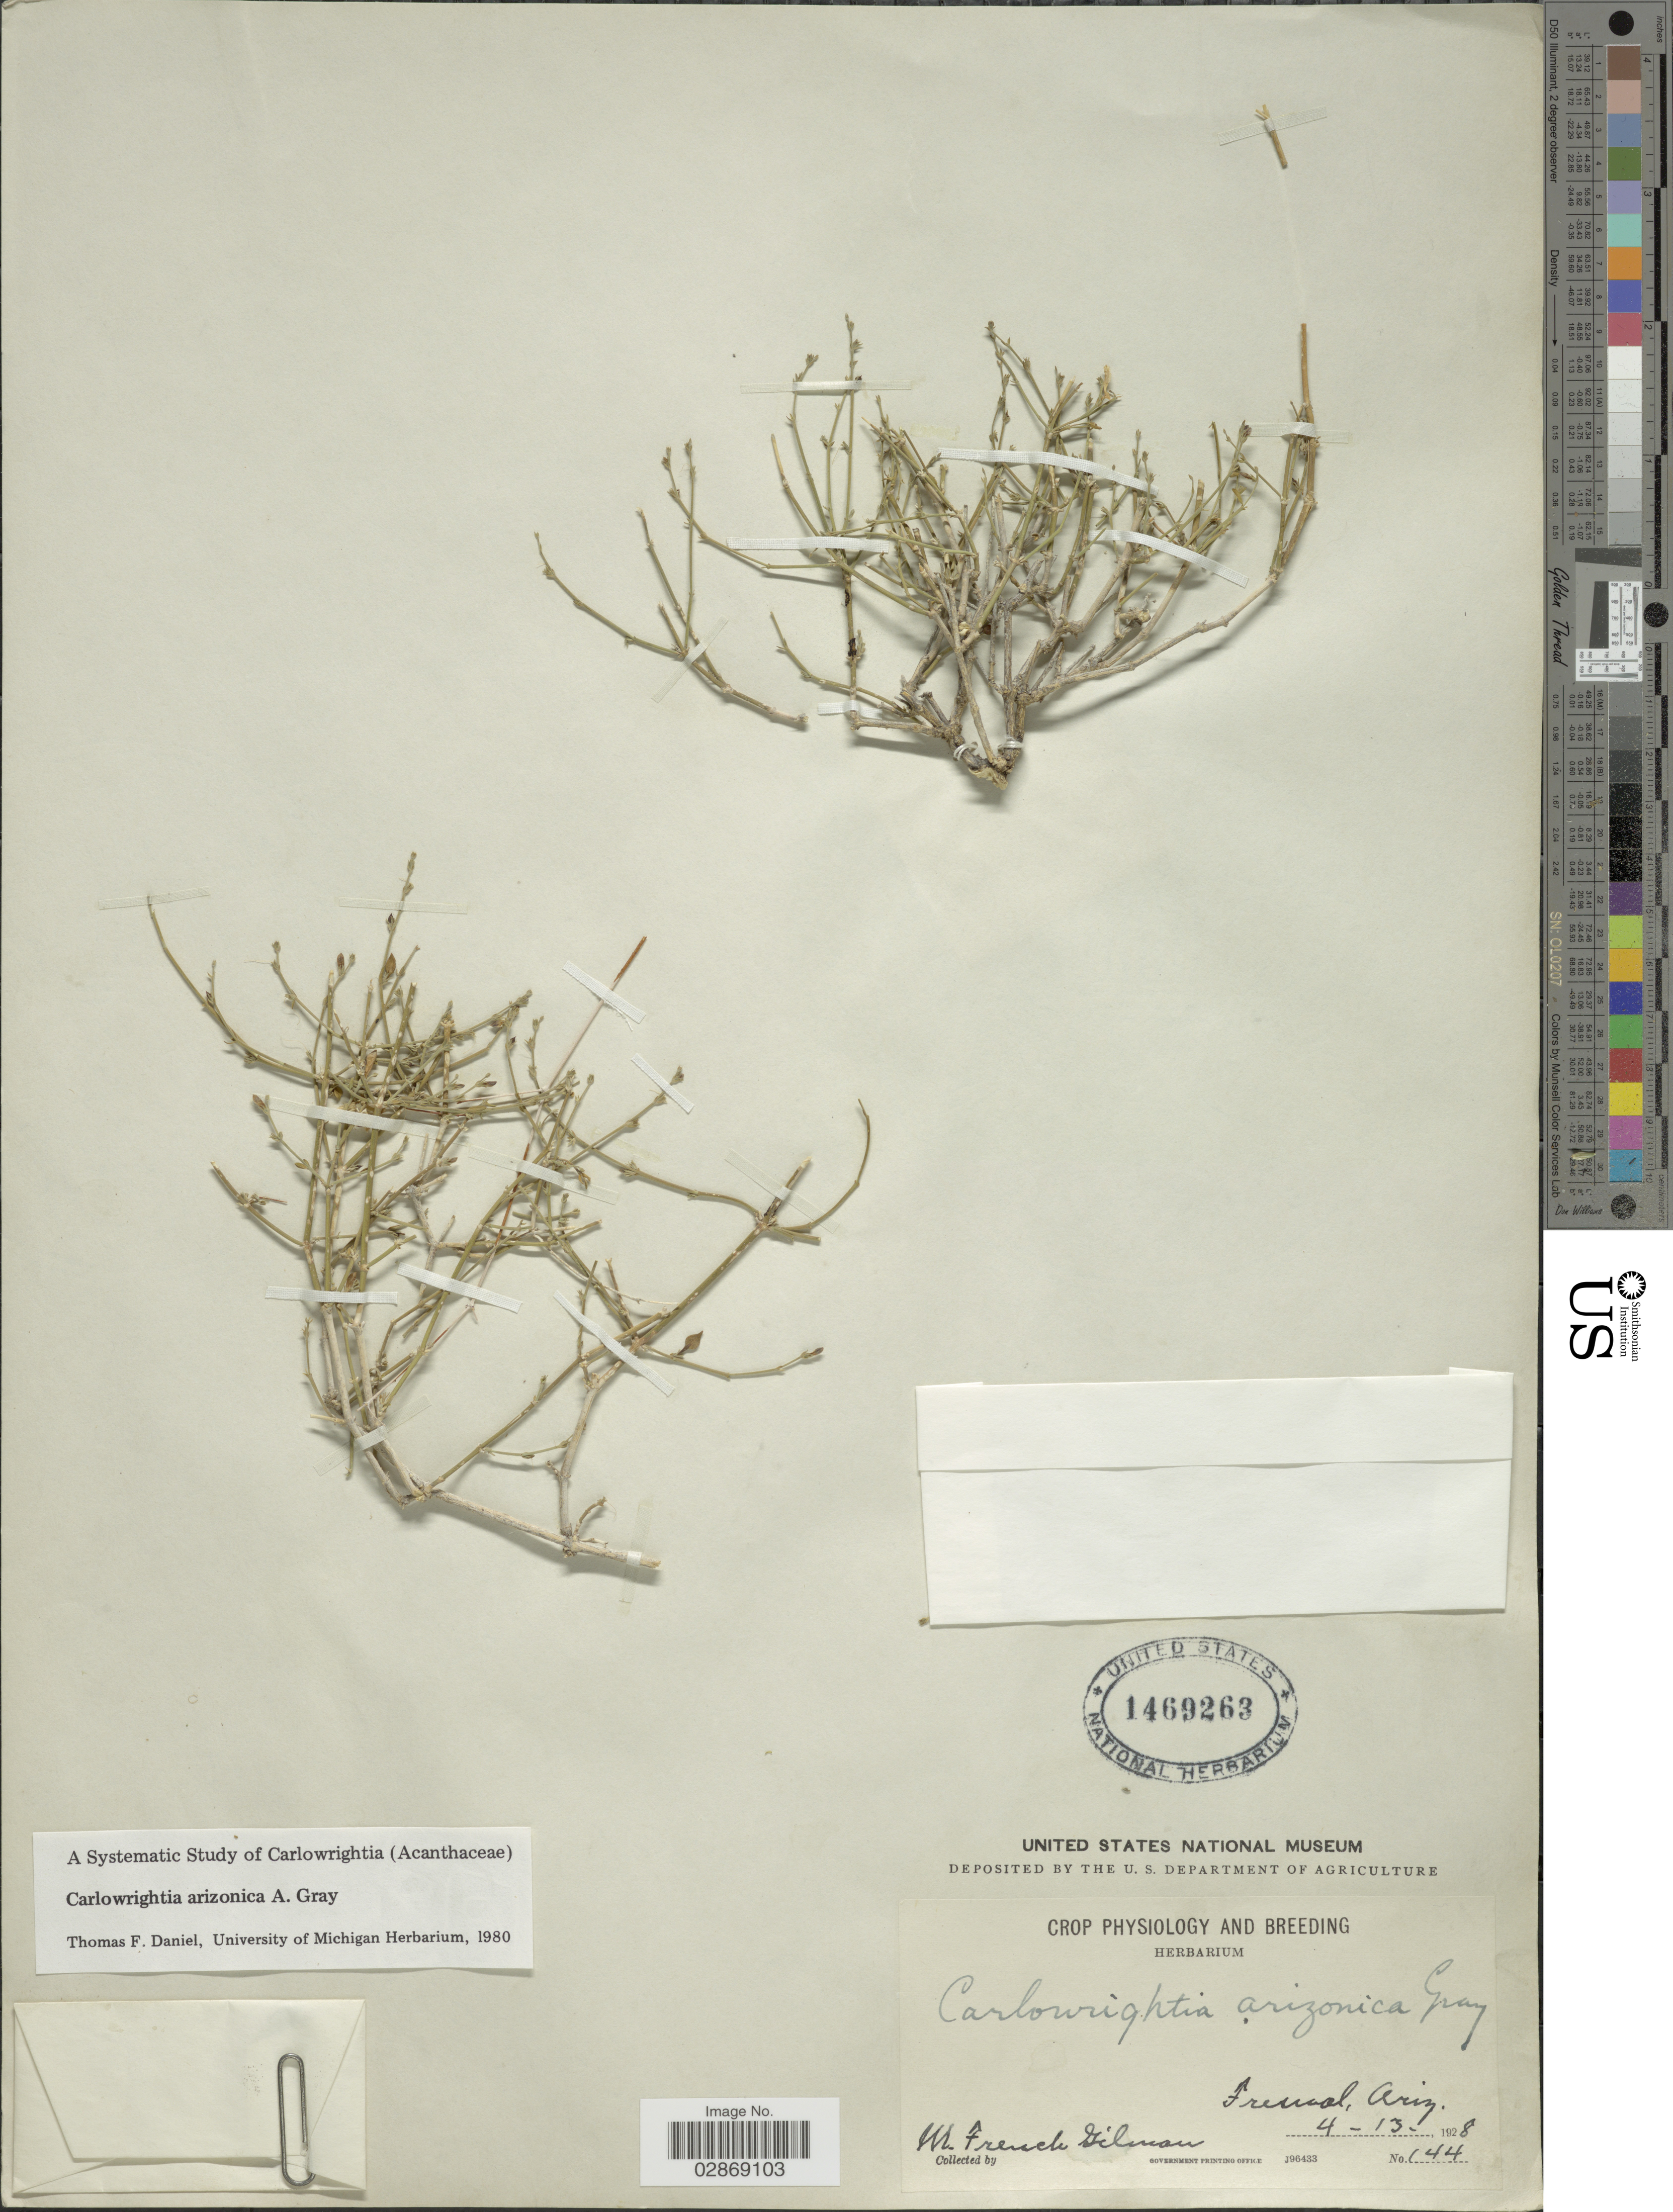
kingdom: Plantae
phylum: Tracheophyta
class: Magnoliopsida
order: Lamiales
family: Acanthaceae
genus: Carlowrightia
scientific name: Carlowrightia arizonica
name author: A. Gray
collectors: M. F. Gilman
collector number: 144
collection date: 1928-04-13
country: United States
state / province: Arizona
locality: Fresnel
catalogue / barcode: US 1469263